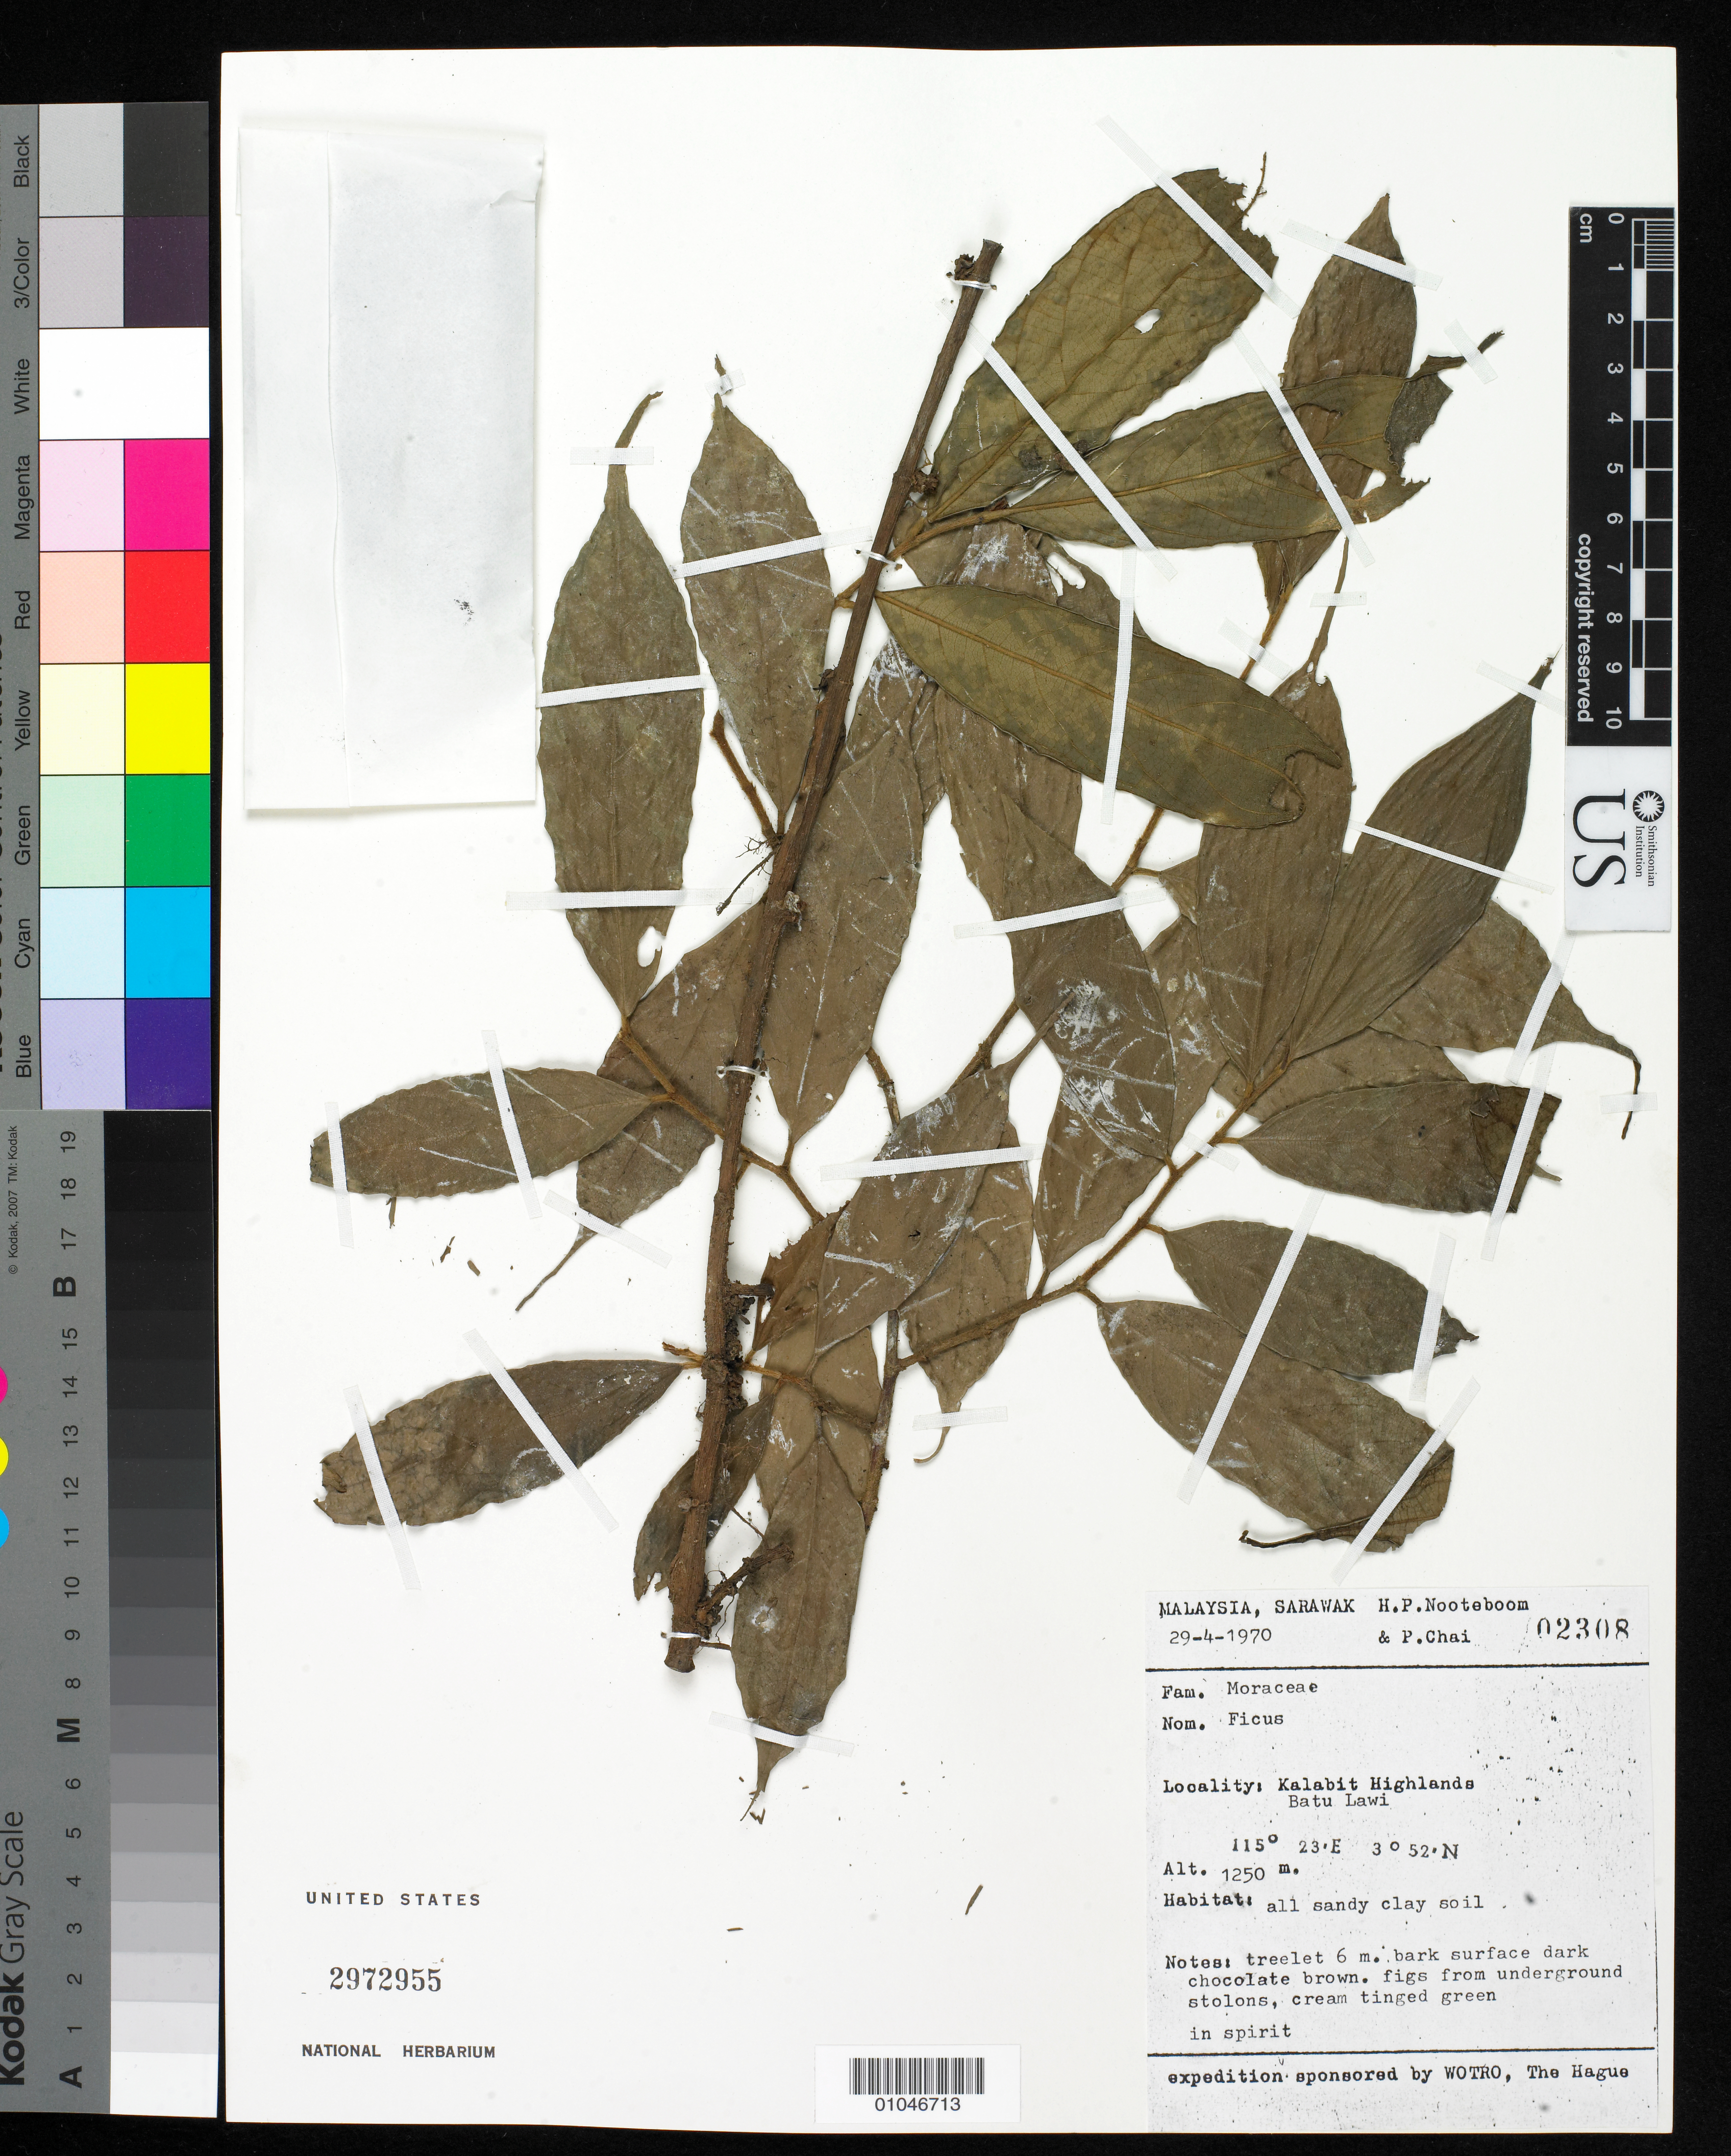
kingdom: Plantae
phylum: Tracheophyta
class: Magnoliopsida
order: Rosales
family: Moraceae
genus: Ficus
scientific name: Ficus sp.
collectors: H. P. Nooteboom & P. Chai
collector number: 02308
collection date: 1970-04-29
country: Malaysia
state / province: Sarawak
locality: Batu Lawi, Kalabit Highlands, Sarawak, Malaysia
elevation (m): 1250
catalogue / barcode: US 2972955